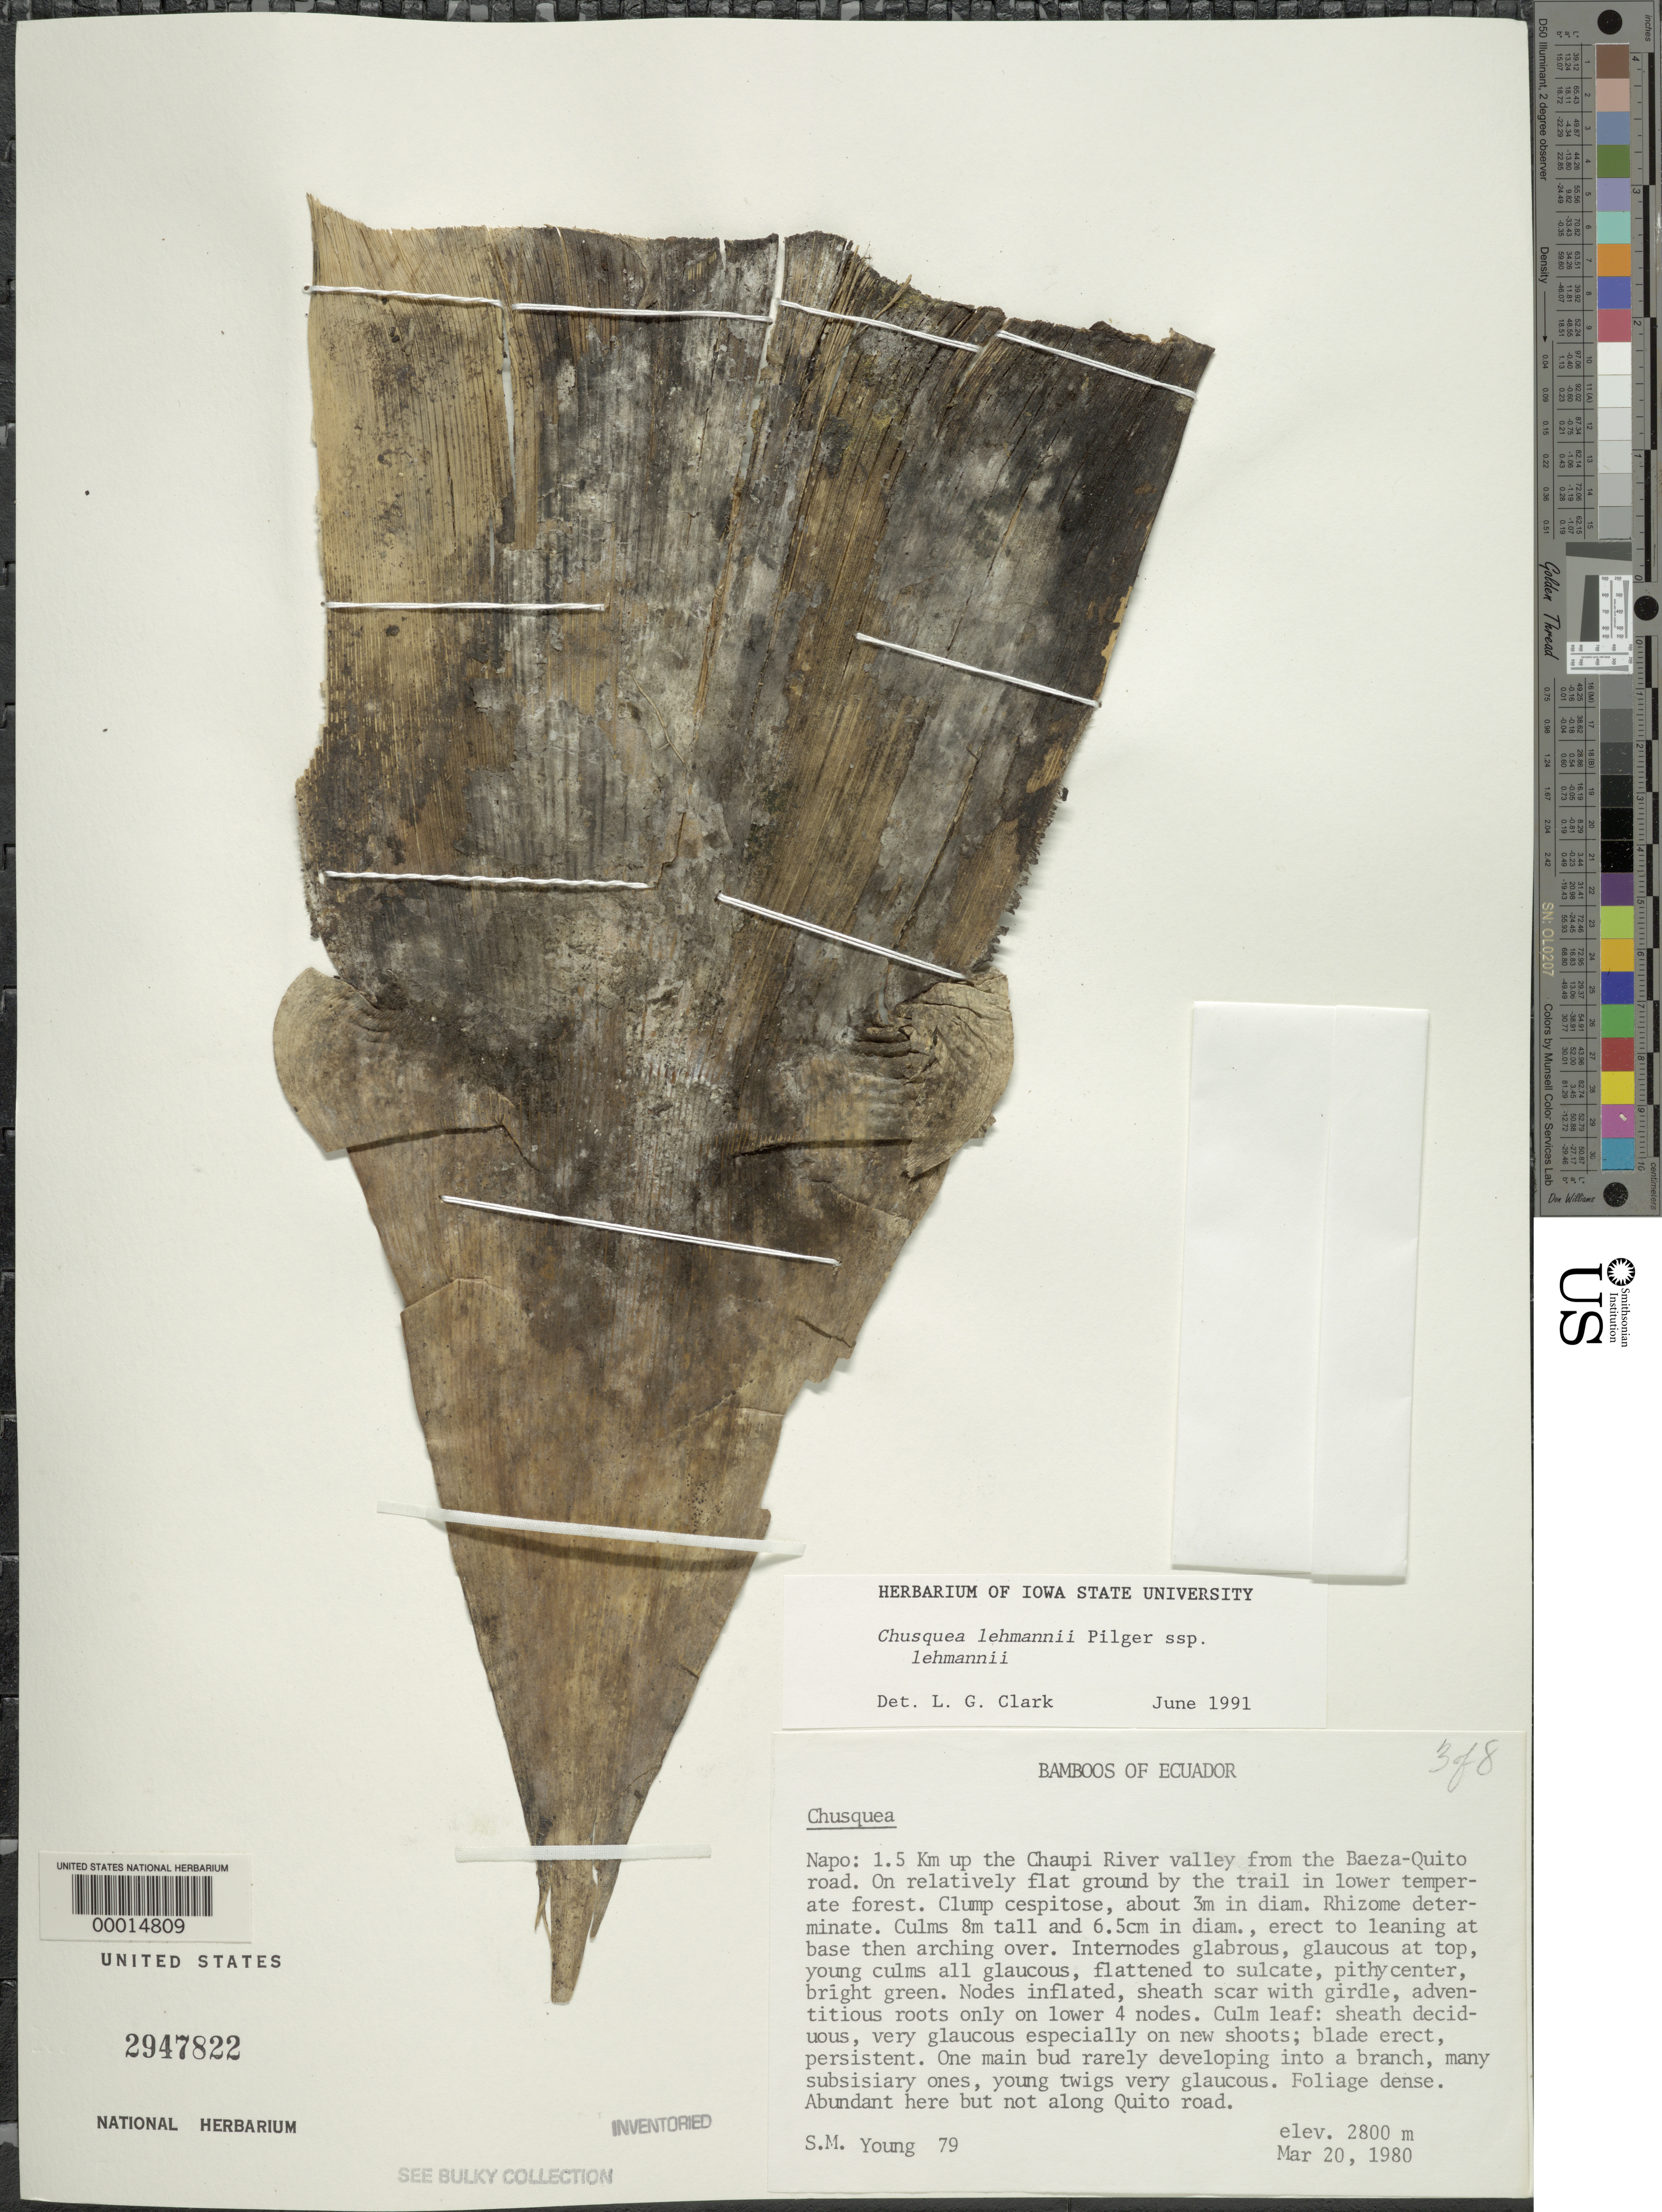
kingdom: Plantae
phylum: Tracheophyta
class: Liliopsida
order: Poales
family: Poaceae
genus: Chusquea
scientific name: Chusquea lehmannii subsp. lehmannii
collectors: S. Young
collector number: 79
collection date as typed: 20 Mar 1980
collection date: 1980-03-20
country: Ecuador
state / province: Napo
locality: Chaupi River Valley, baeza/quito road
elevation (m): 2800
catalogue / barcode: US 2947822